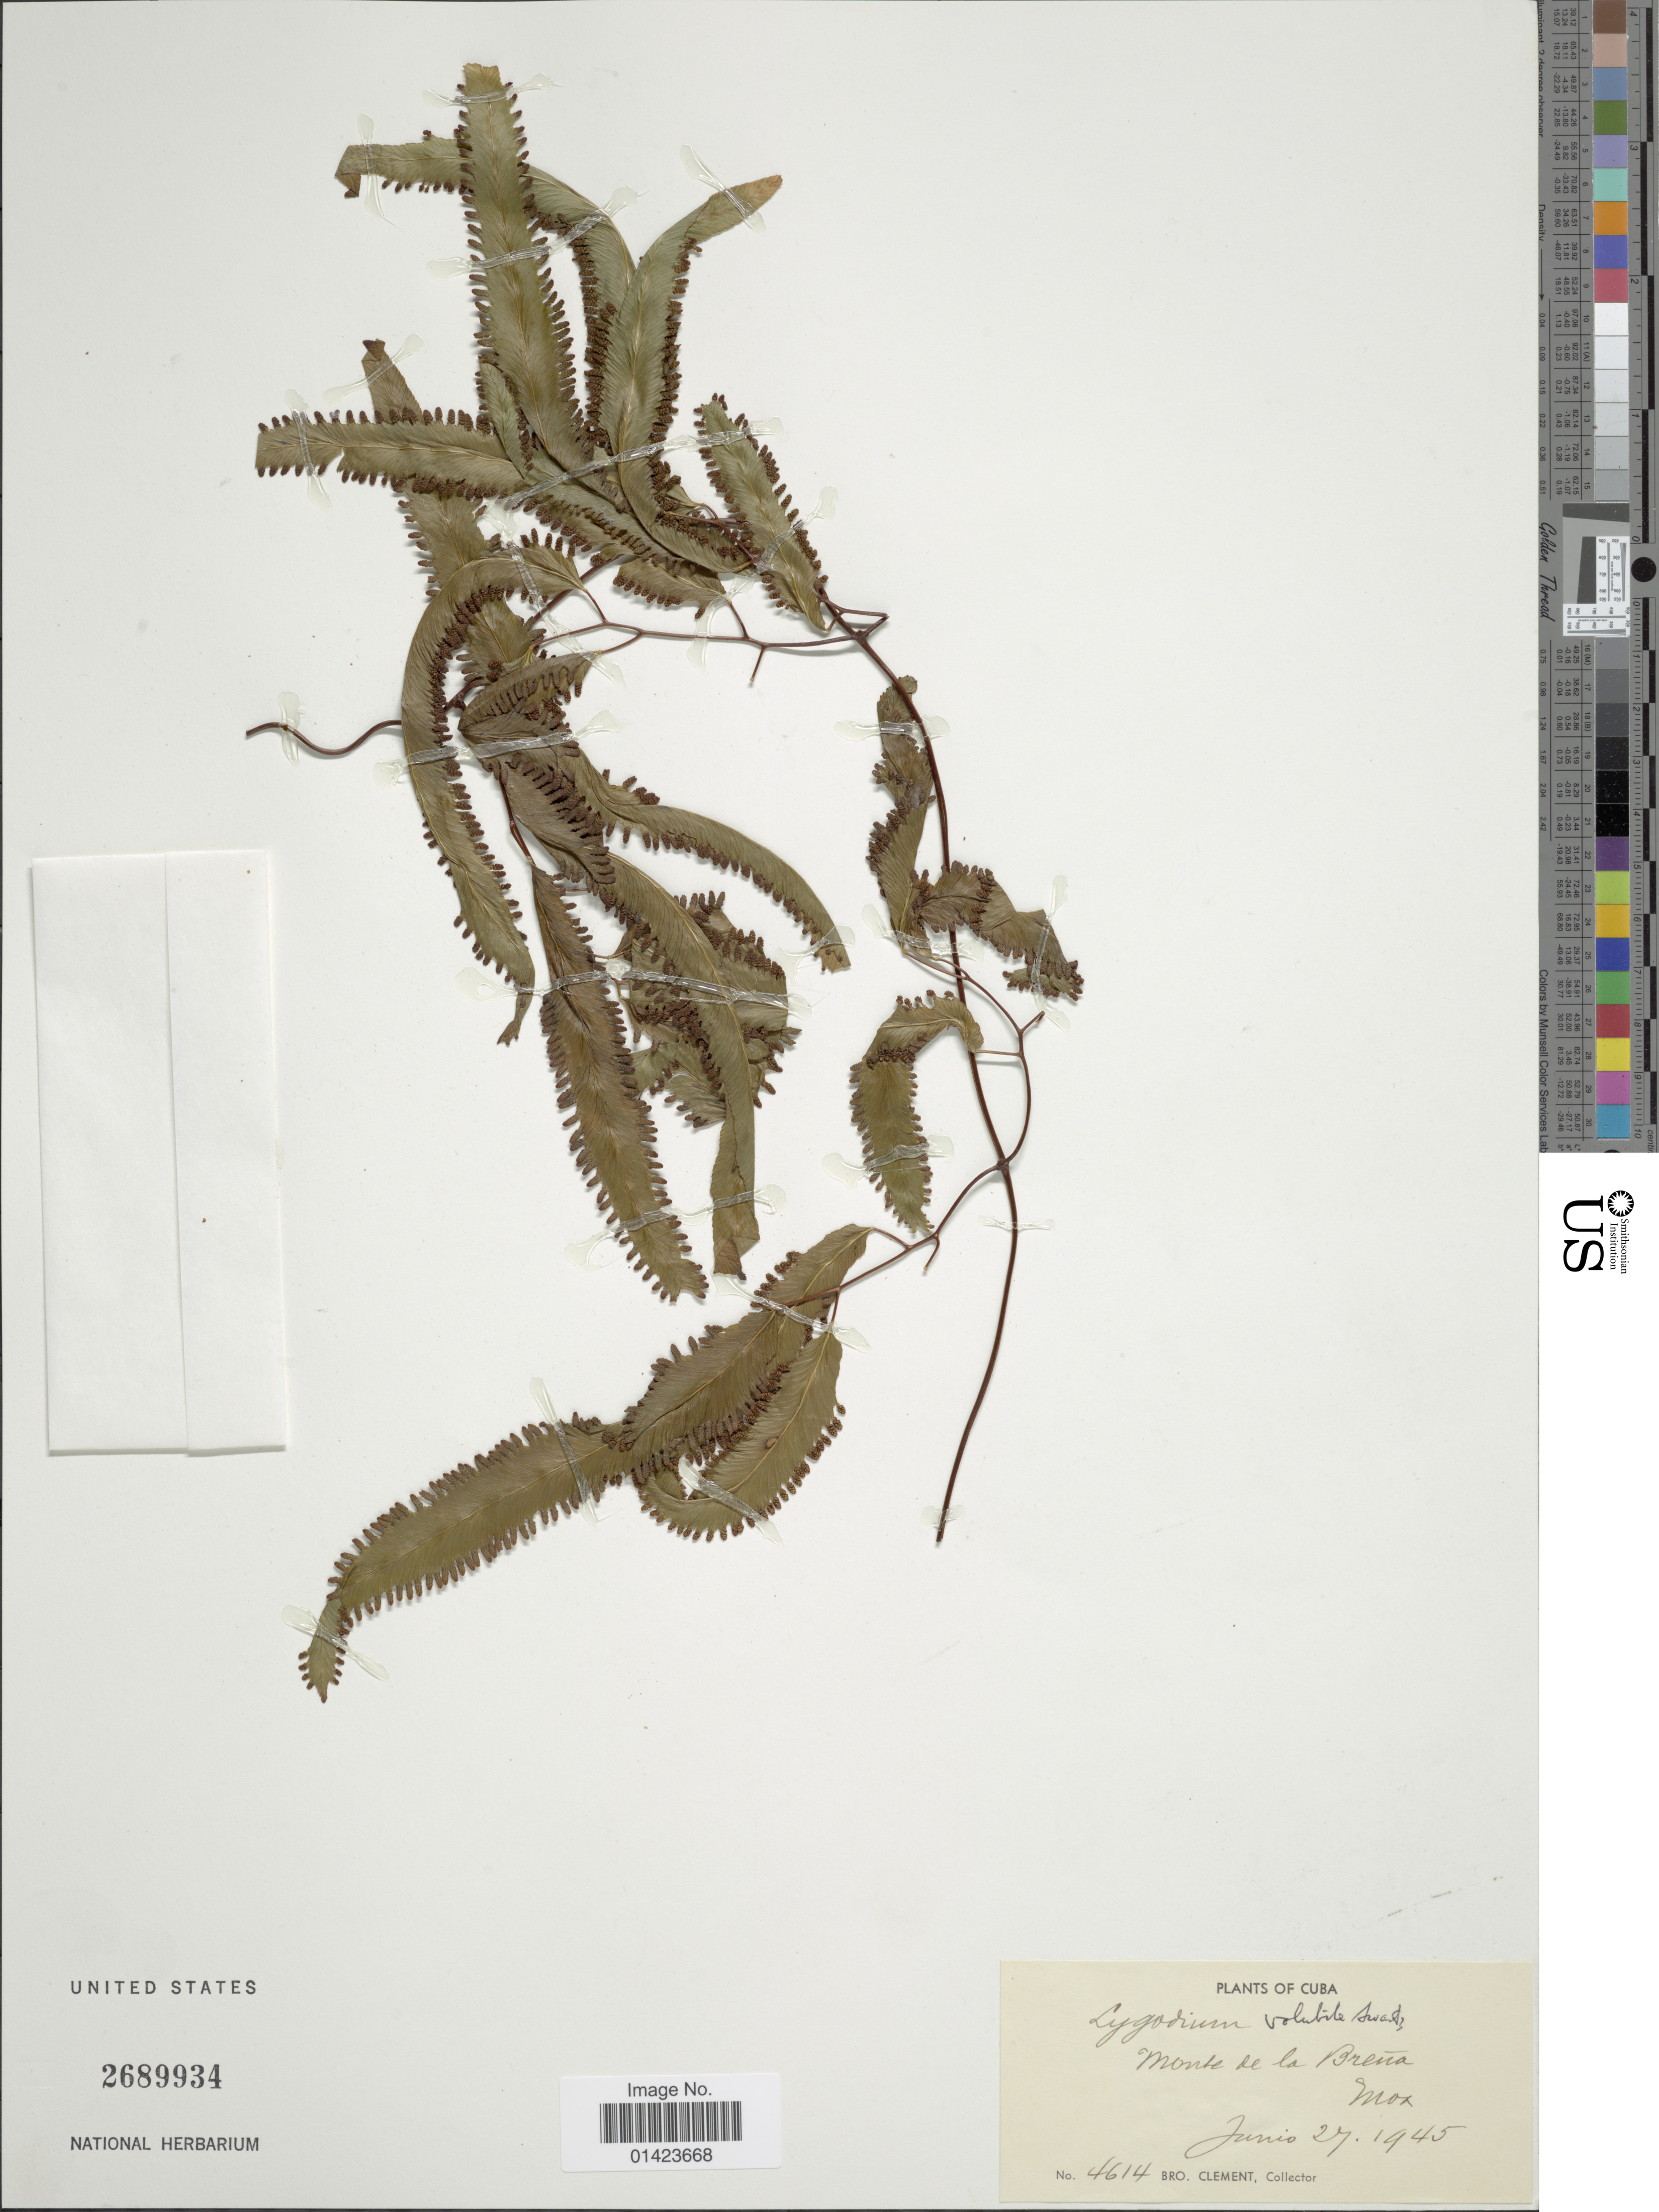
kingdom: Plantae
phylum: Tracheophyta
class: Polypodiopsida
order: Schizaeales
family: Lygodiaceae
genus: Lygodium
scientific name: Lygodium volubile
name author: Sw.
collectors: B. Clement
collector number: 4614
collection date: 1945-06-27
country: Cuba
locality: Monte de la Brena. Moa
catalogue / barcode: US 2689934